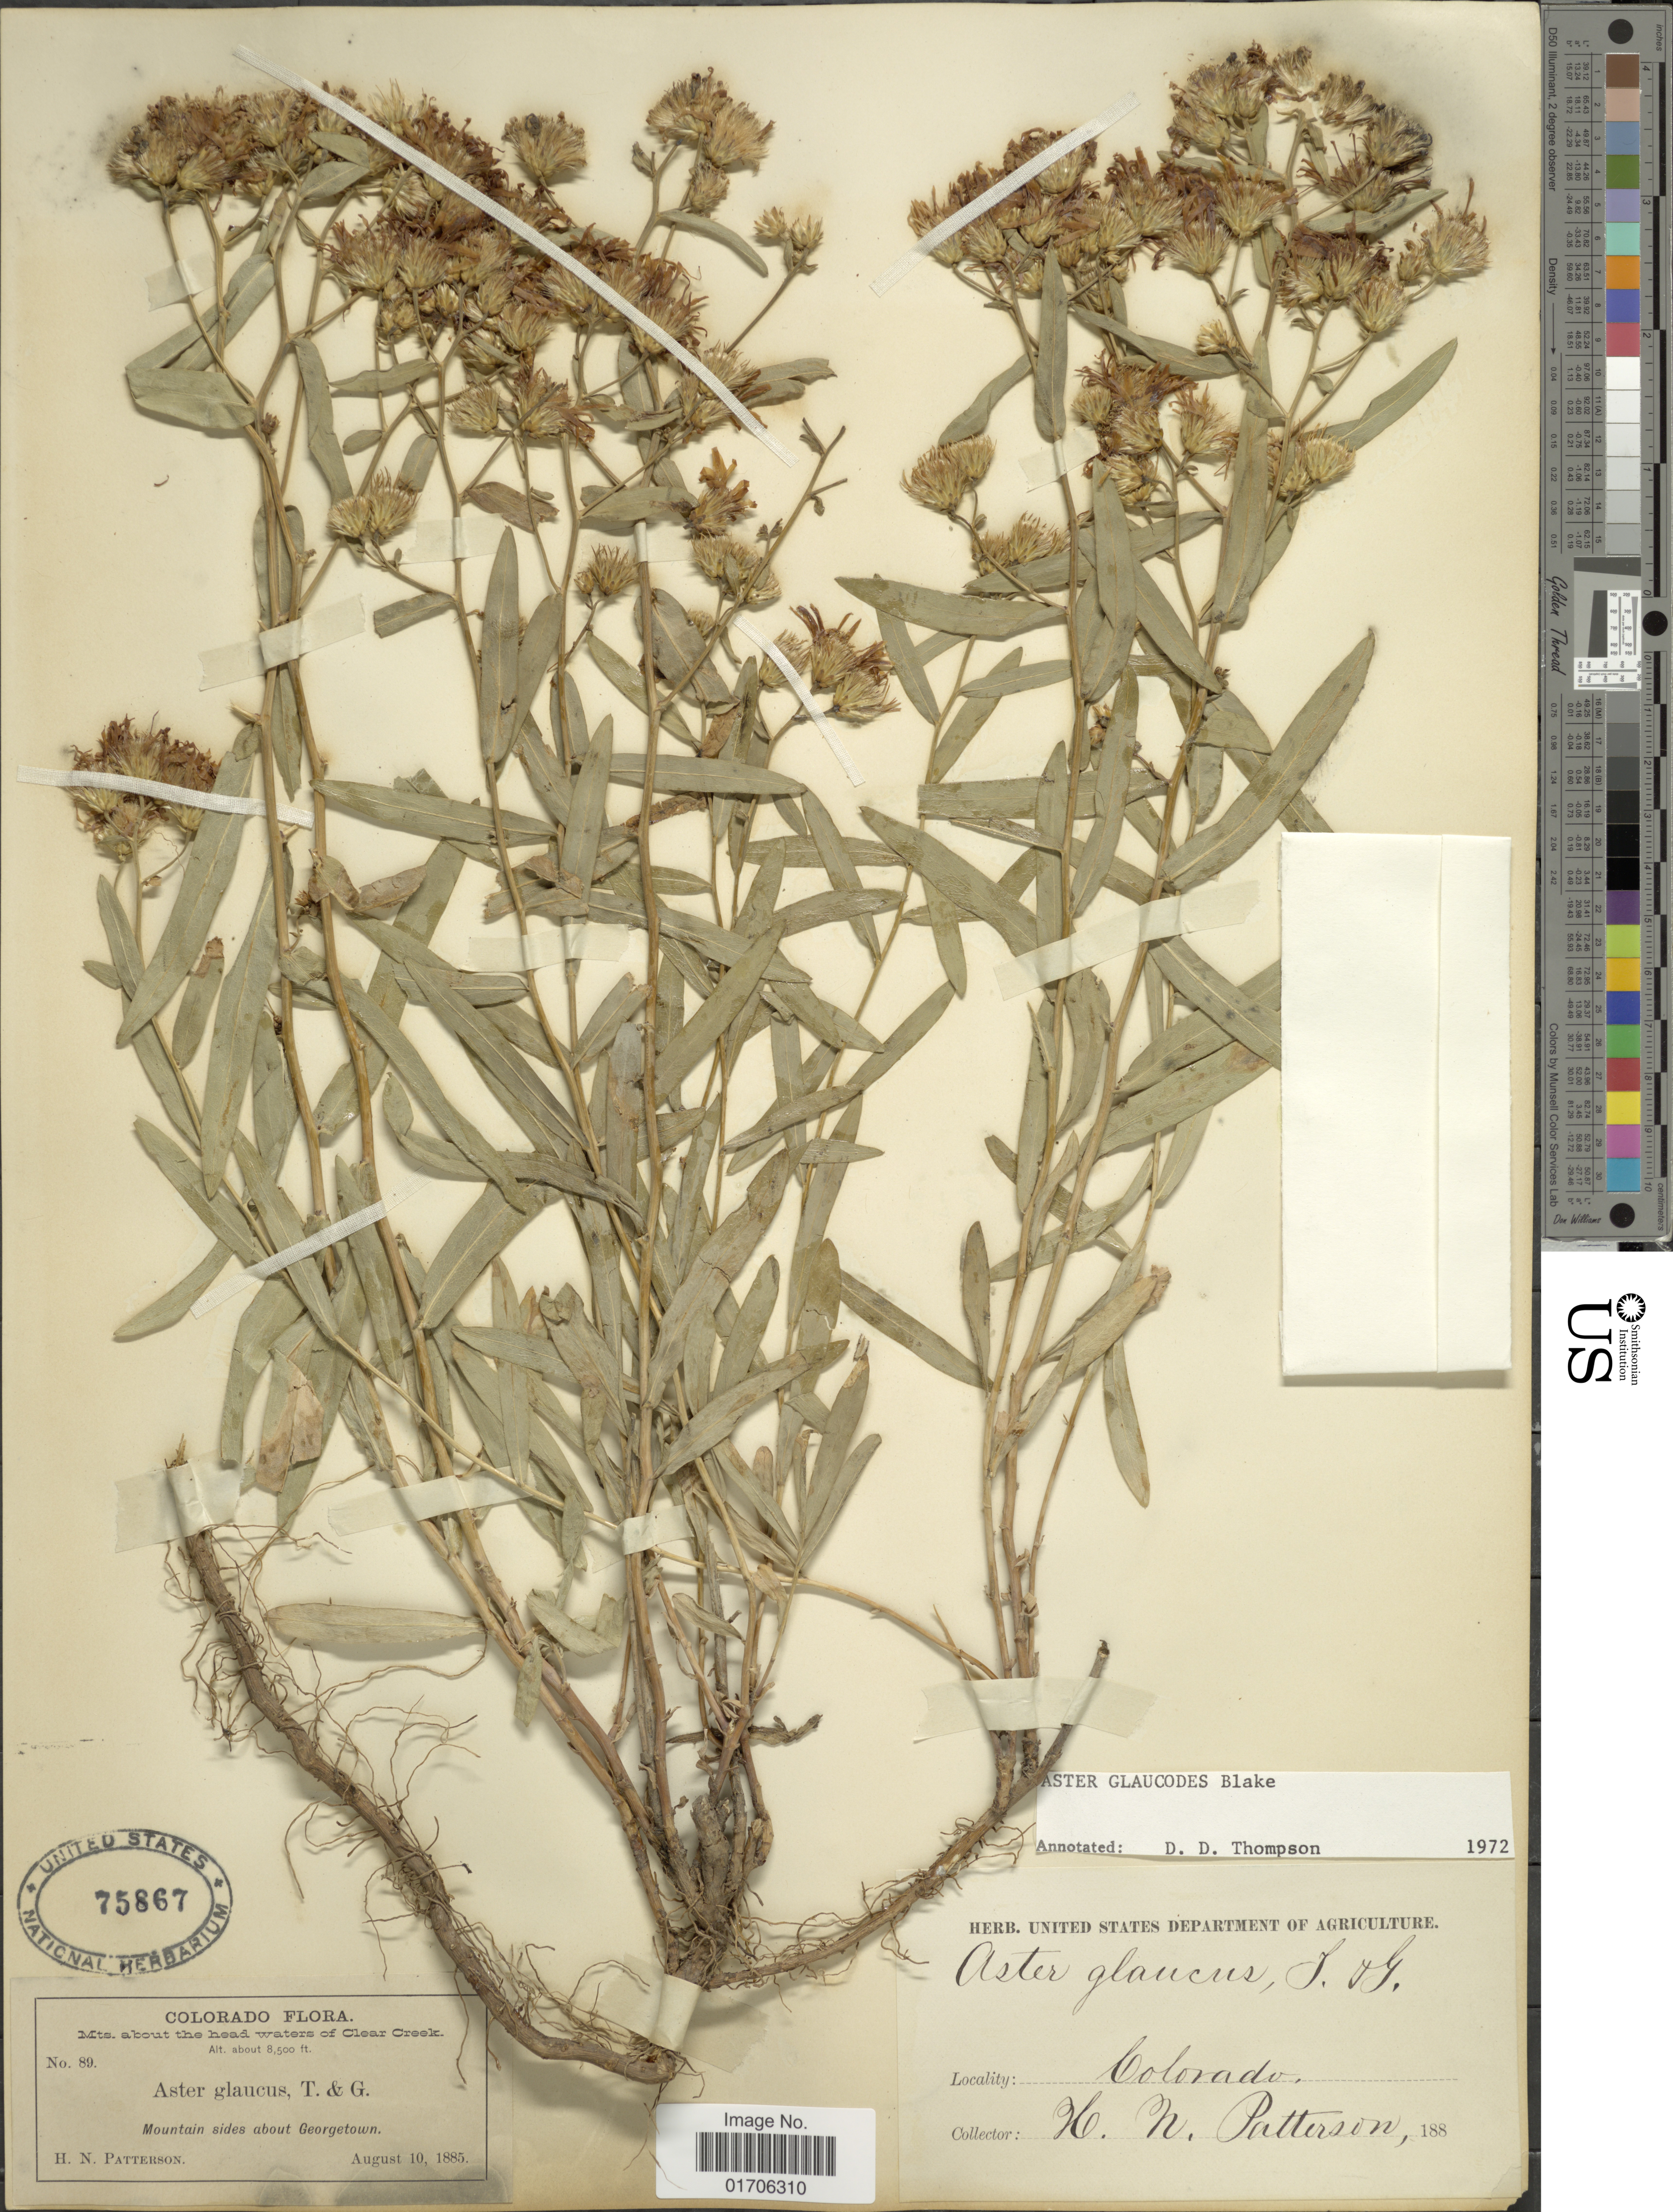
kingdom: Plantae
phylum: Tracheophyta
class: Magnoliopsida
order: Asterales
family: Asteraceae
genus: Eurybia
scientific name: Eurybia glauca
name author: (Nutt.) G.L. Nesom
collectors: H. N. Patterson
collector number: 89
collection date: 1885-08-10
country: United States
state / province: Colorado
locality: Colorado. Mts. about the head waters of Clear Creek. Mountain sides about Georgetown.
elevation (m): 2591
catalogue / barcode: US 75867